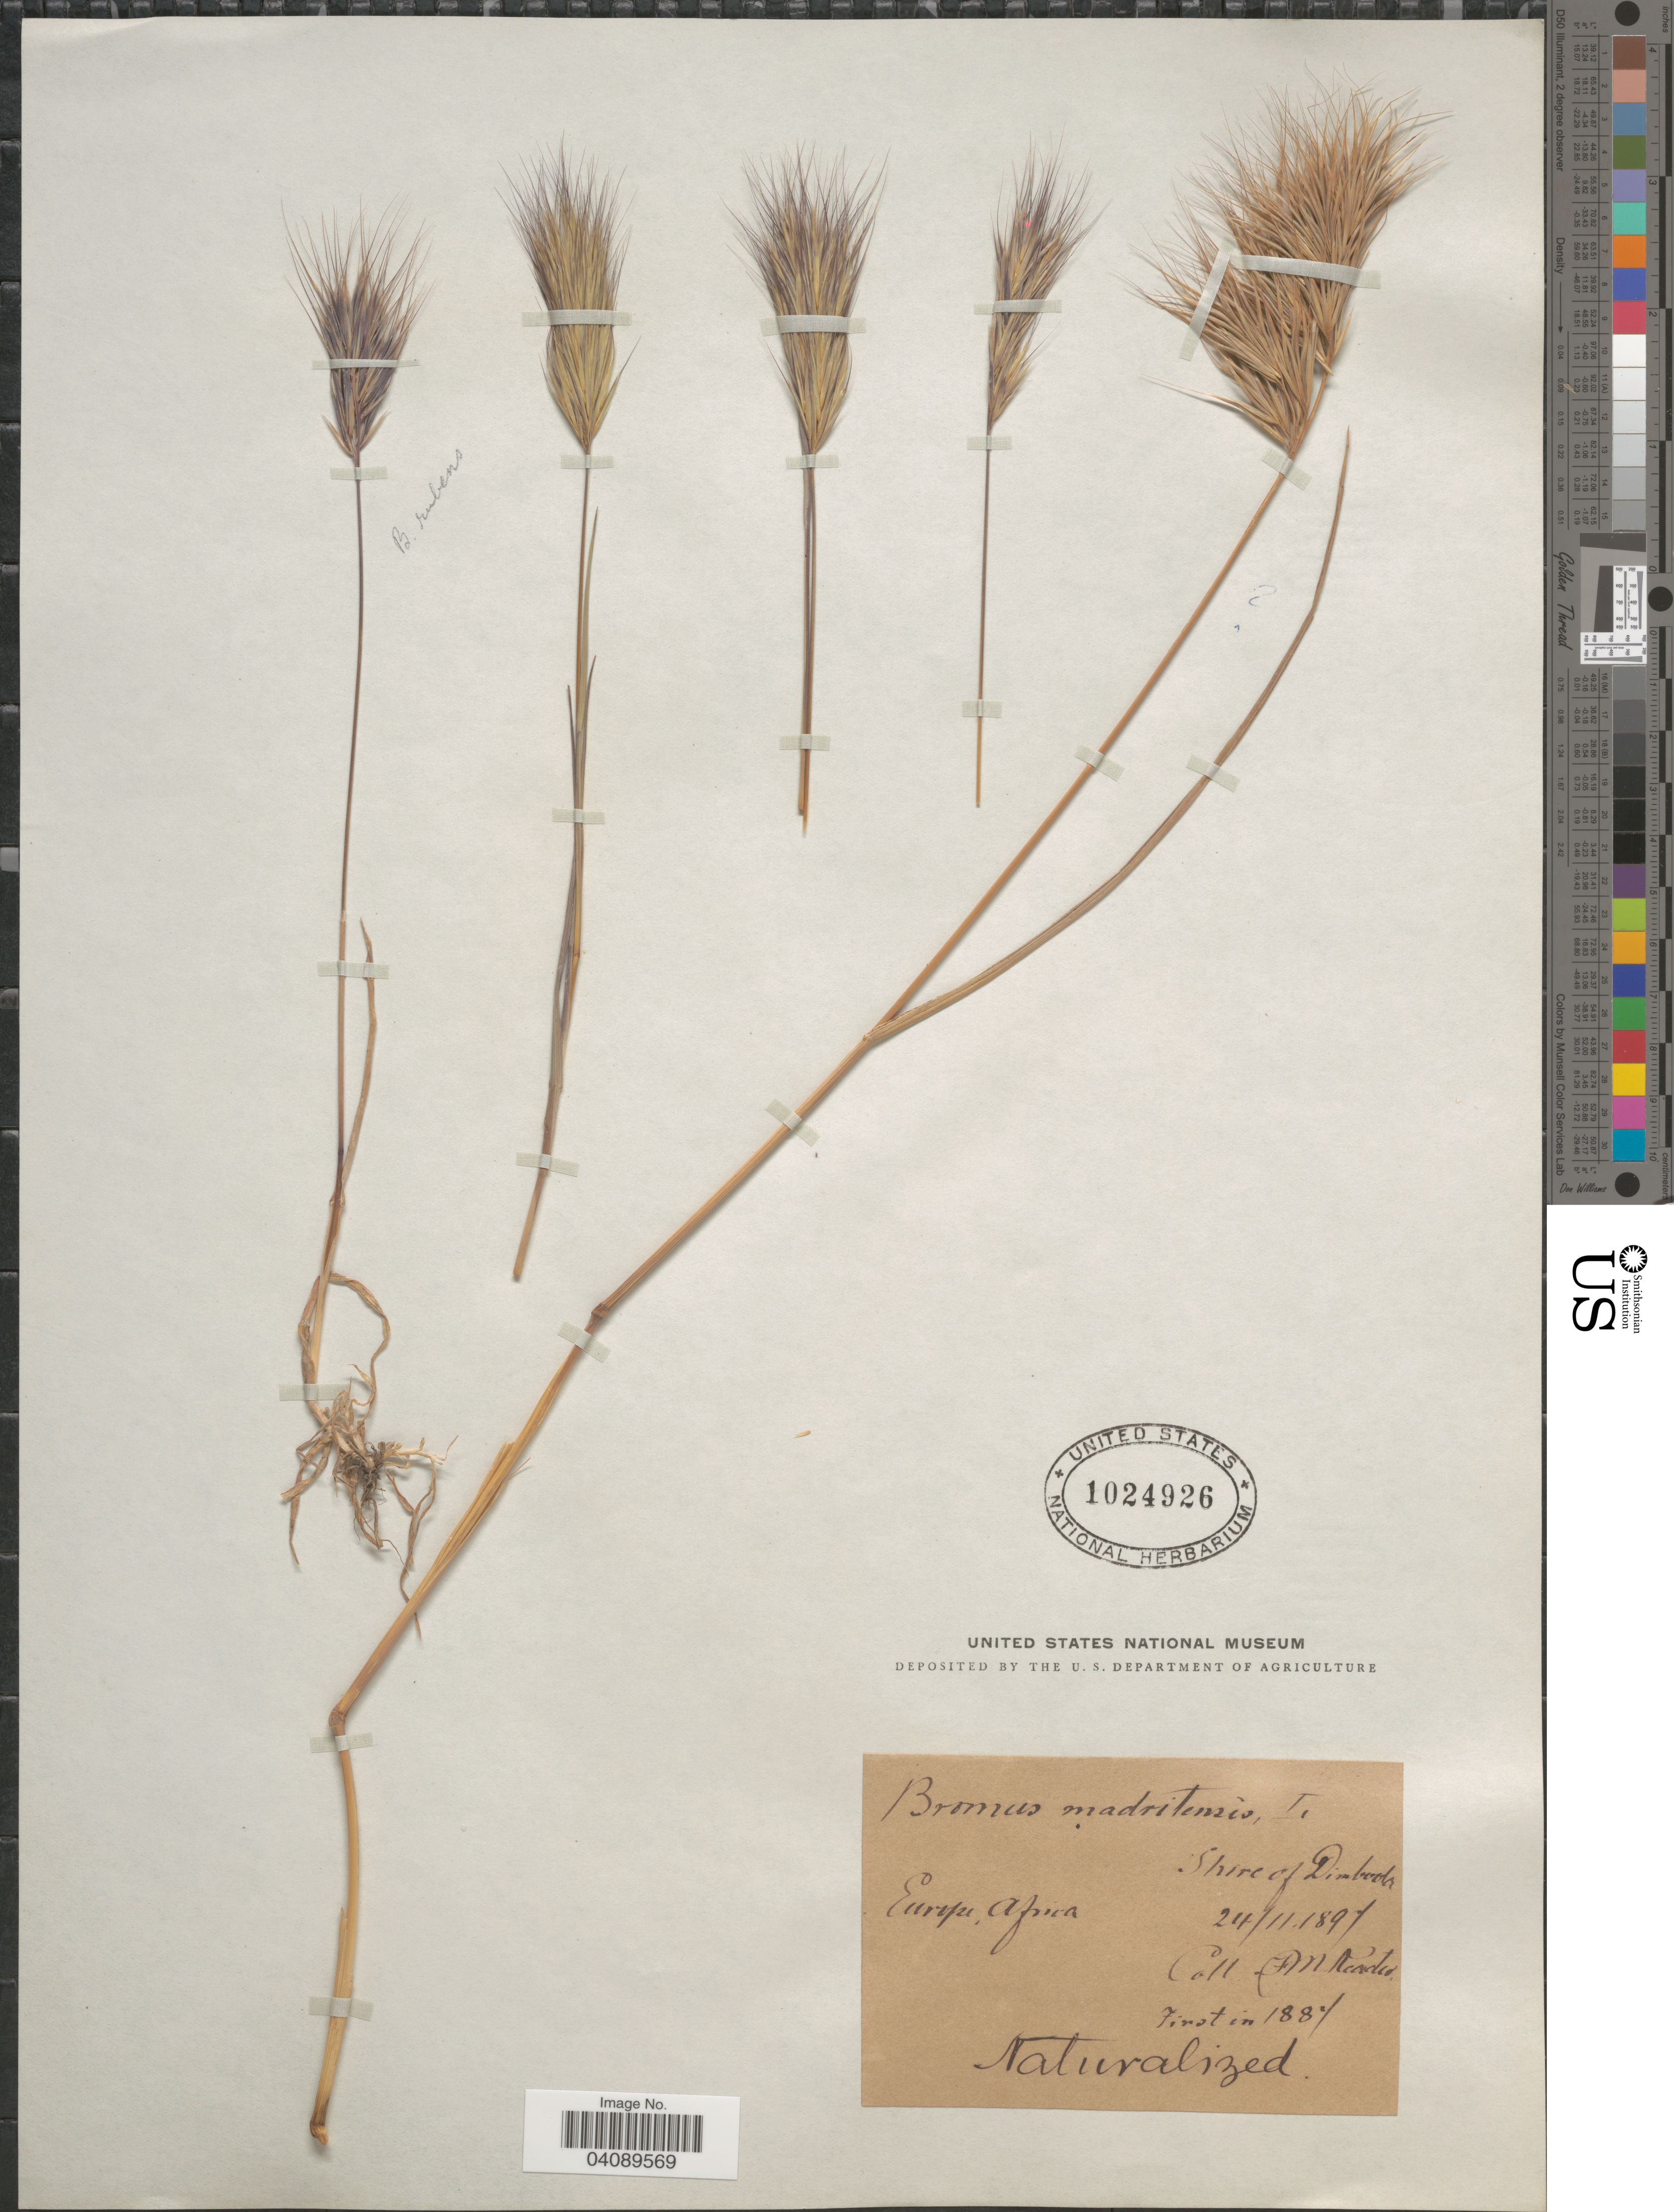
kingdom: Plantae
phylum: Tracheophyta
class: Liliopsida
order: Poales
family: Poaceae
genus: Bromus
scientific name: Bromus madritensis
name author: L.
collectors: F. Reader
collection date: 1897-11-24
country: Australia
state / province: Victoria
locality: Shïre of Dimboola.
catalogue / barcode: US 1024926